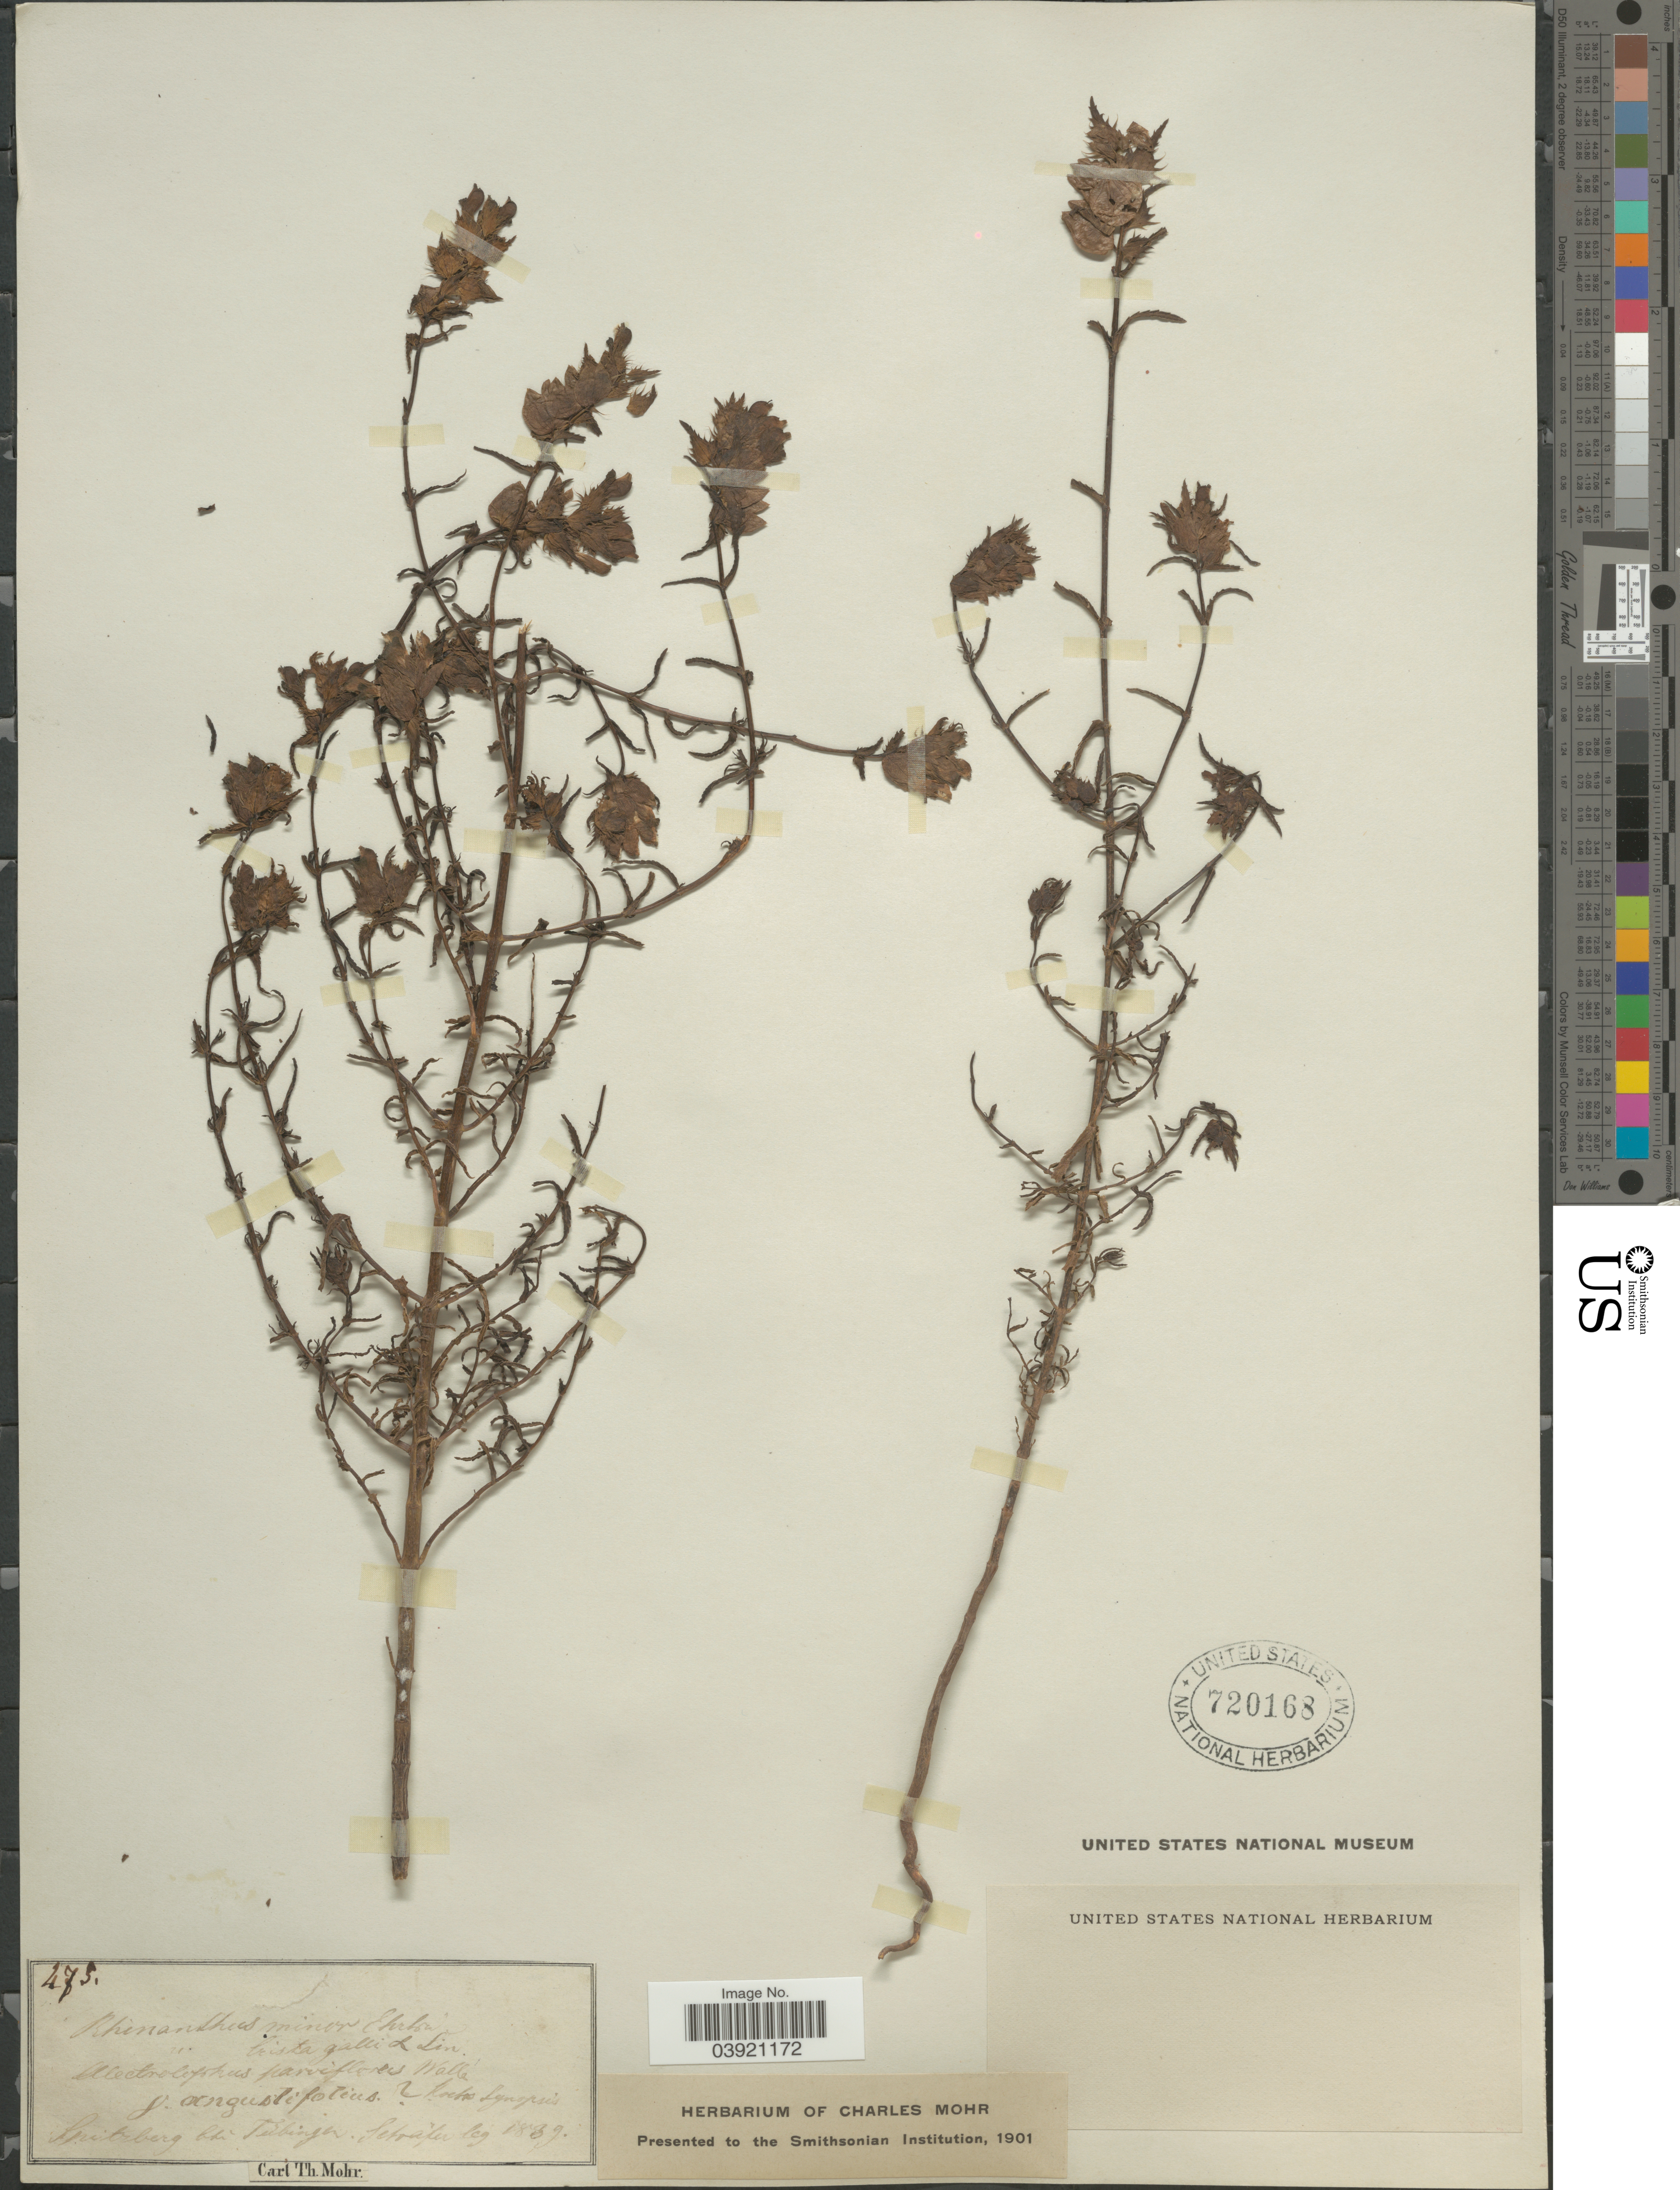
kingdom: Plantae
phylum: Tracheophyta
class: Magnoliopsida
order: Lamiales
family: Orobanchaceae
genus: Rhinanthus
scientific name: Rhinanthus minor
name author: L.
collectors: -. Schafer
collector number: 475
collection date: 1839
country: Germany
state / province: Thuringia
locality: Spitzberg [interpreted] bei Tühringer [interpreted].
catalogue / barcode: US 720168